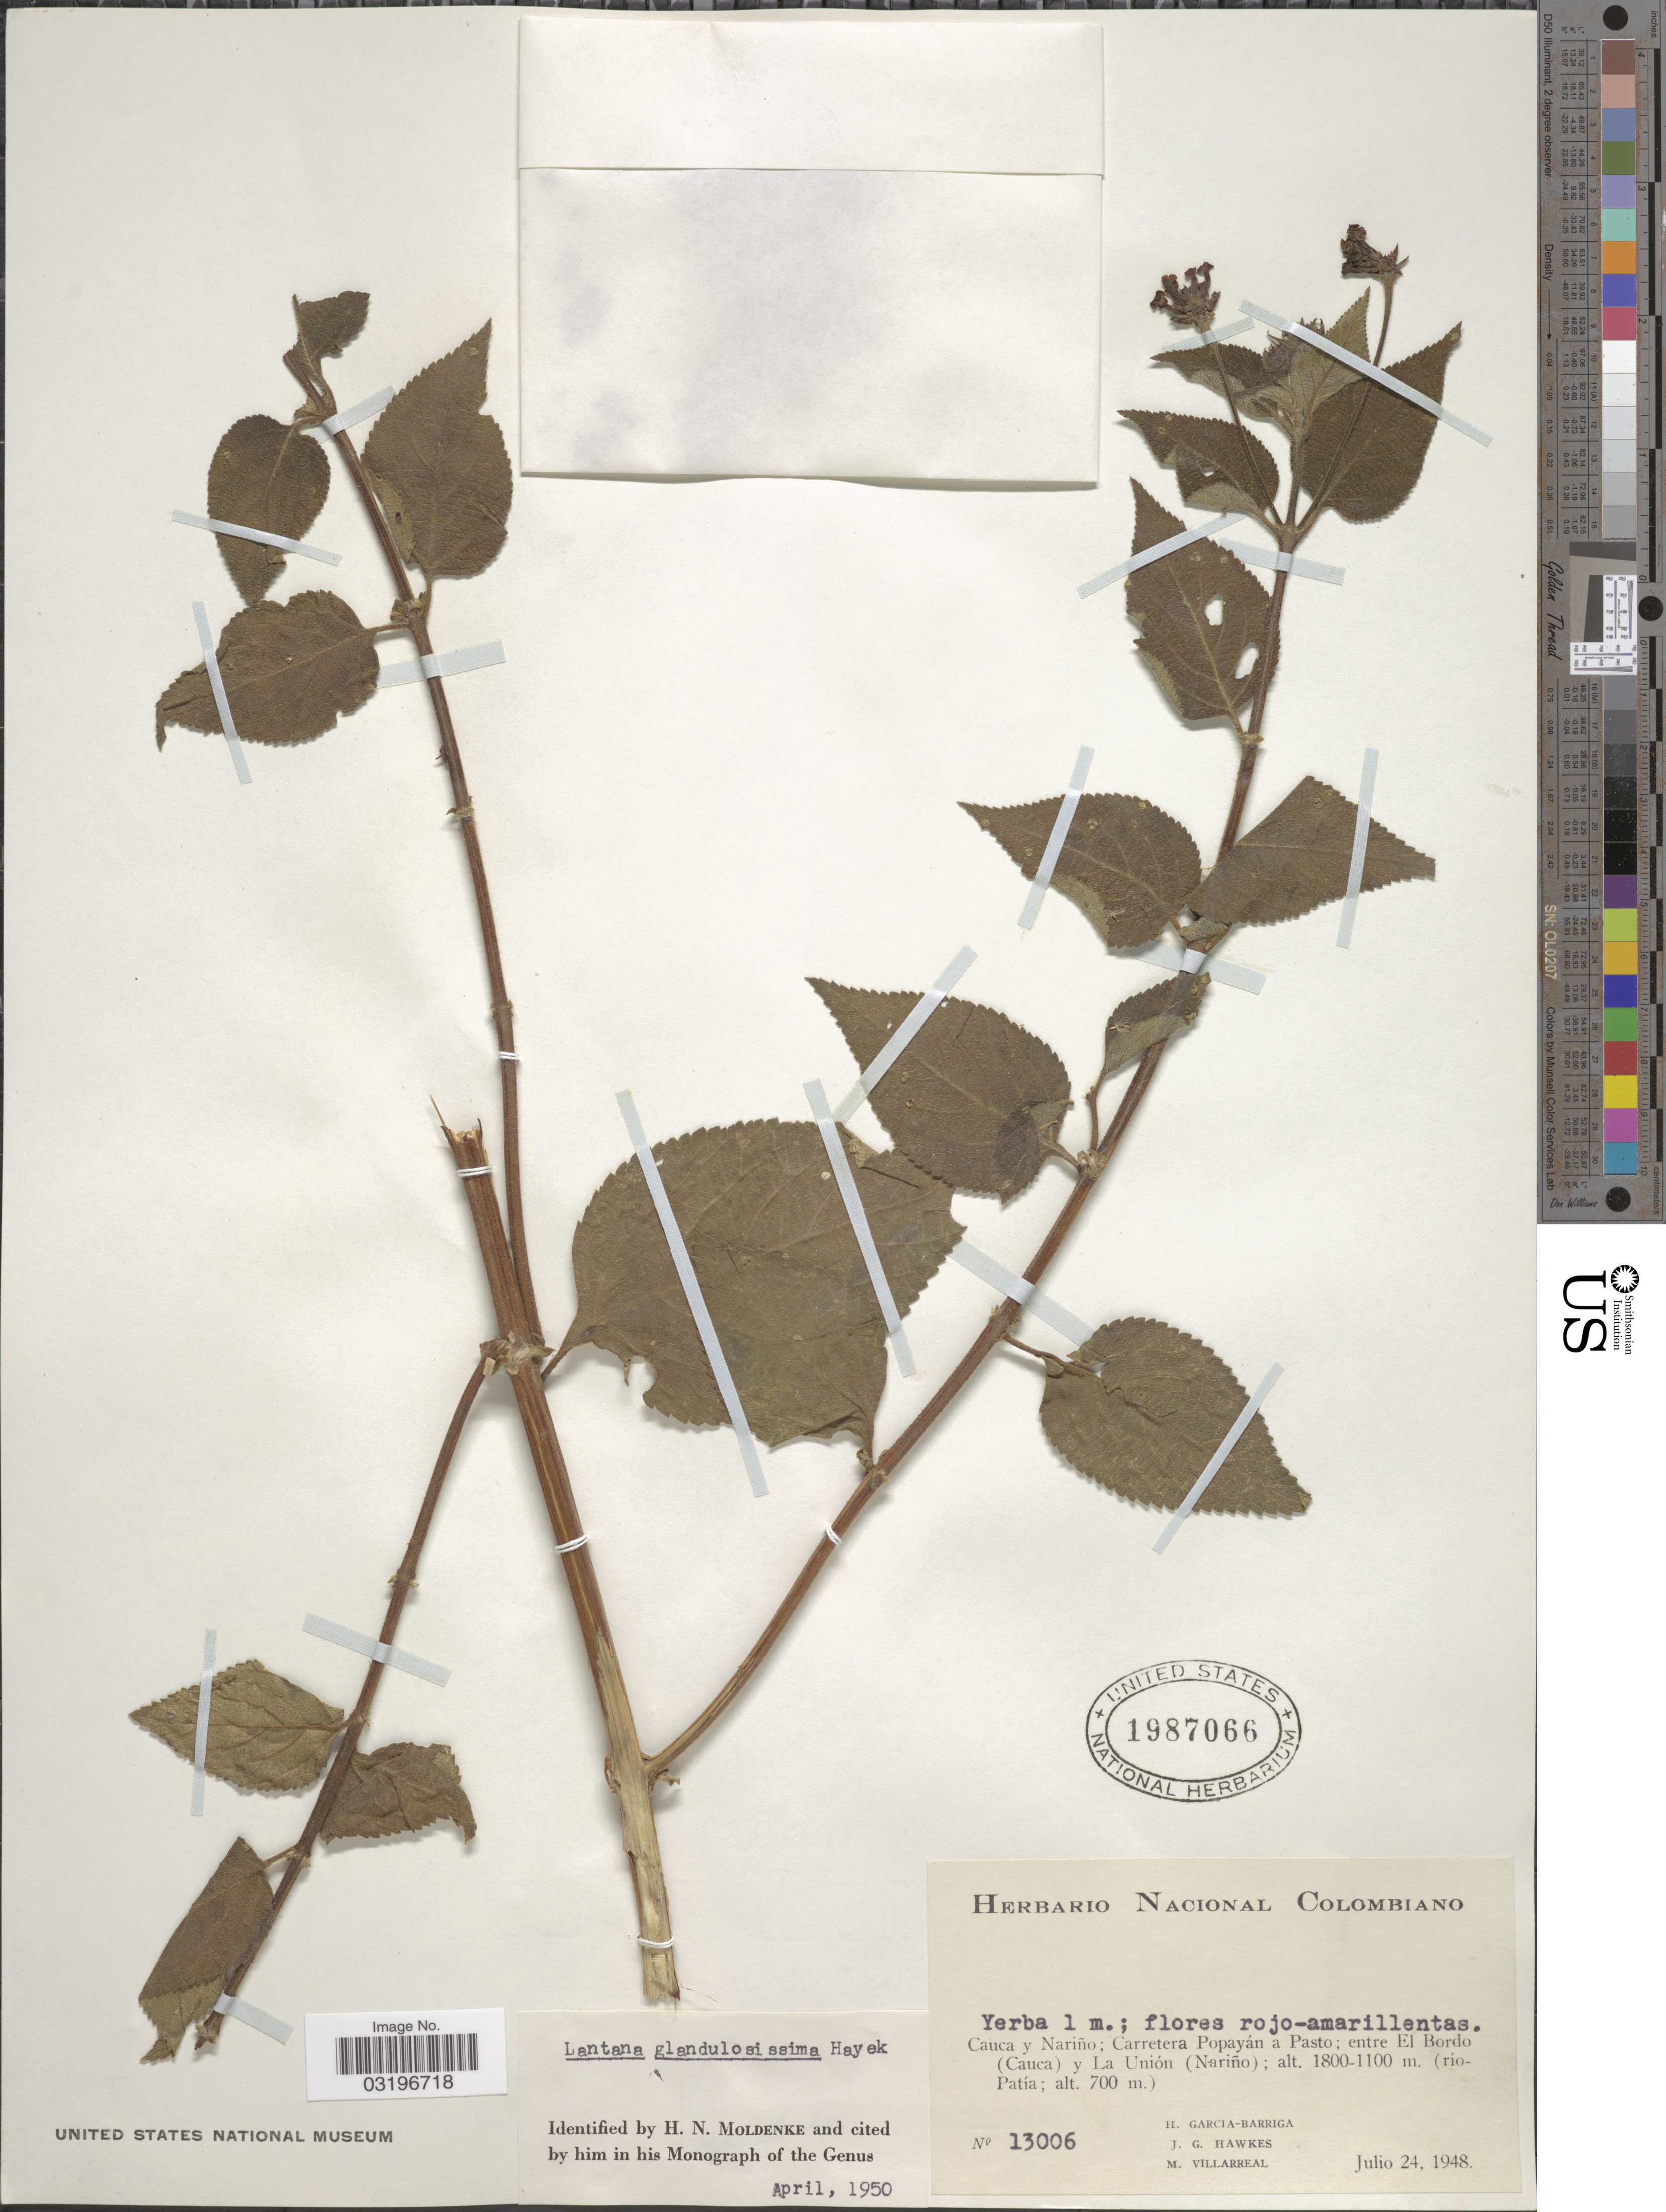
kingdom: Plantae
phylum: Tracheophyta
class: Magnoliopsida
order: Lamiales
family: Verbenaceae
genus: Lantana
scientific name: Lantana glandulosissima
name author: Hayek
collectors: H. García Barriga, J. Hawkes & M. Villarreal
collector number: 13006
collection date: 1948-07-24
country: Colombia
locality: Cauca y Nariño; Carretera Popayán a Pasto; entre El Borde (Cauca) y La Unión (Nariño), (río Patía; alt. 700 m.).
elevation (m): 1100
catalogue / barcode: US 1987066